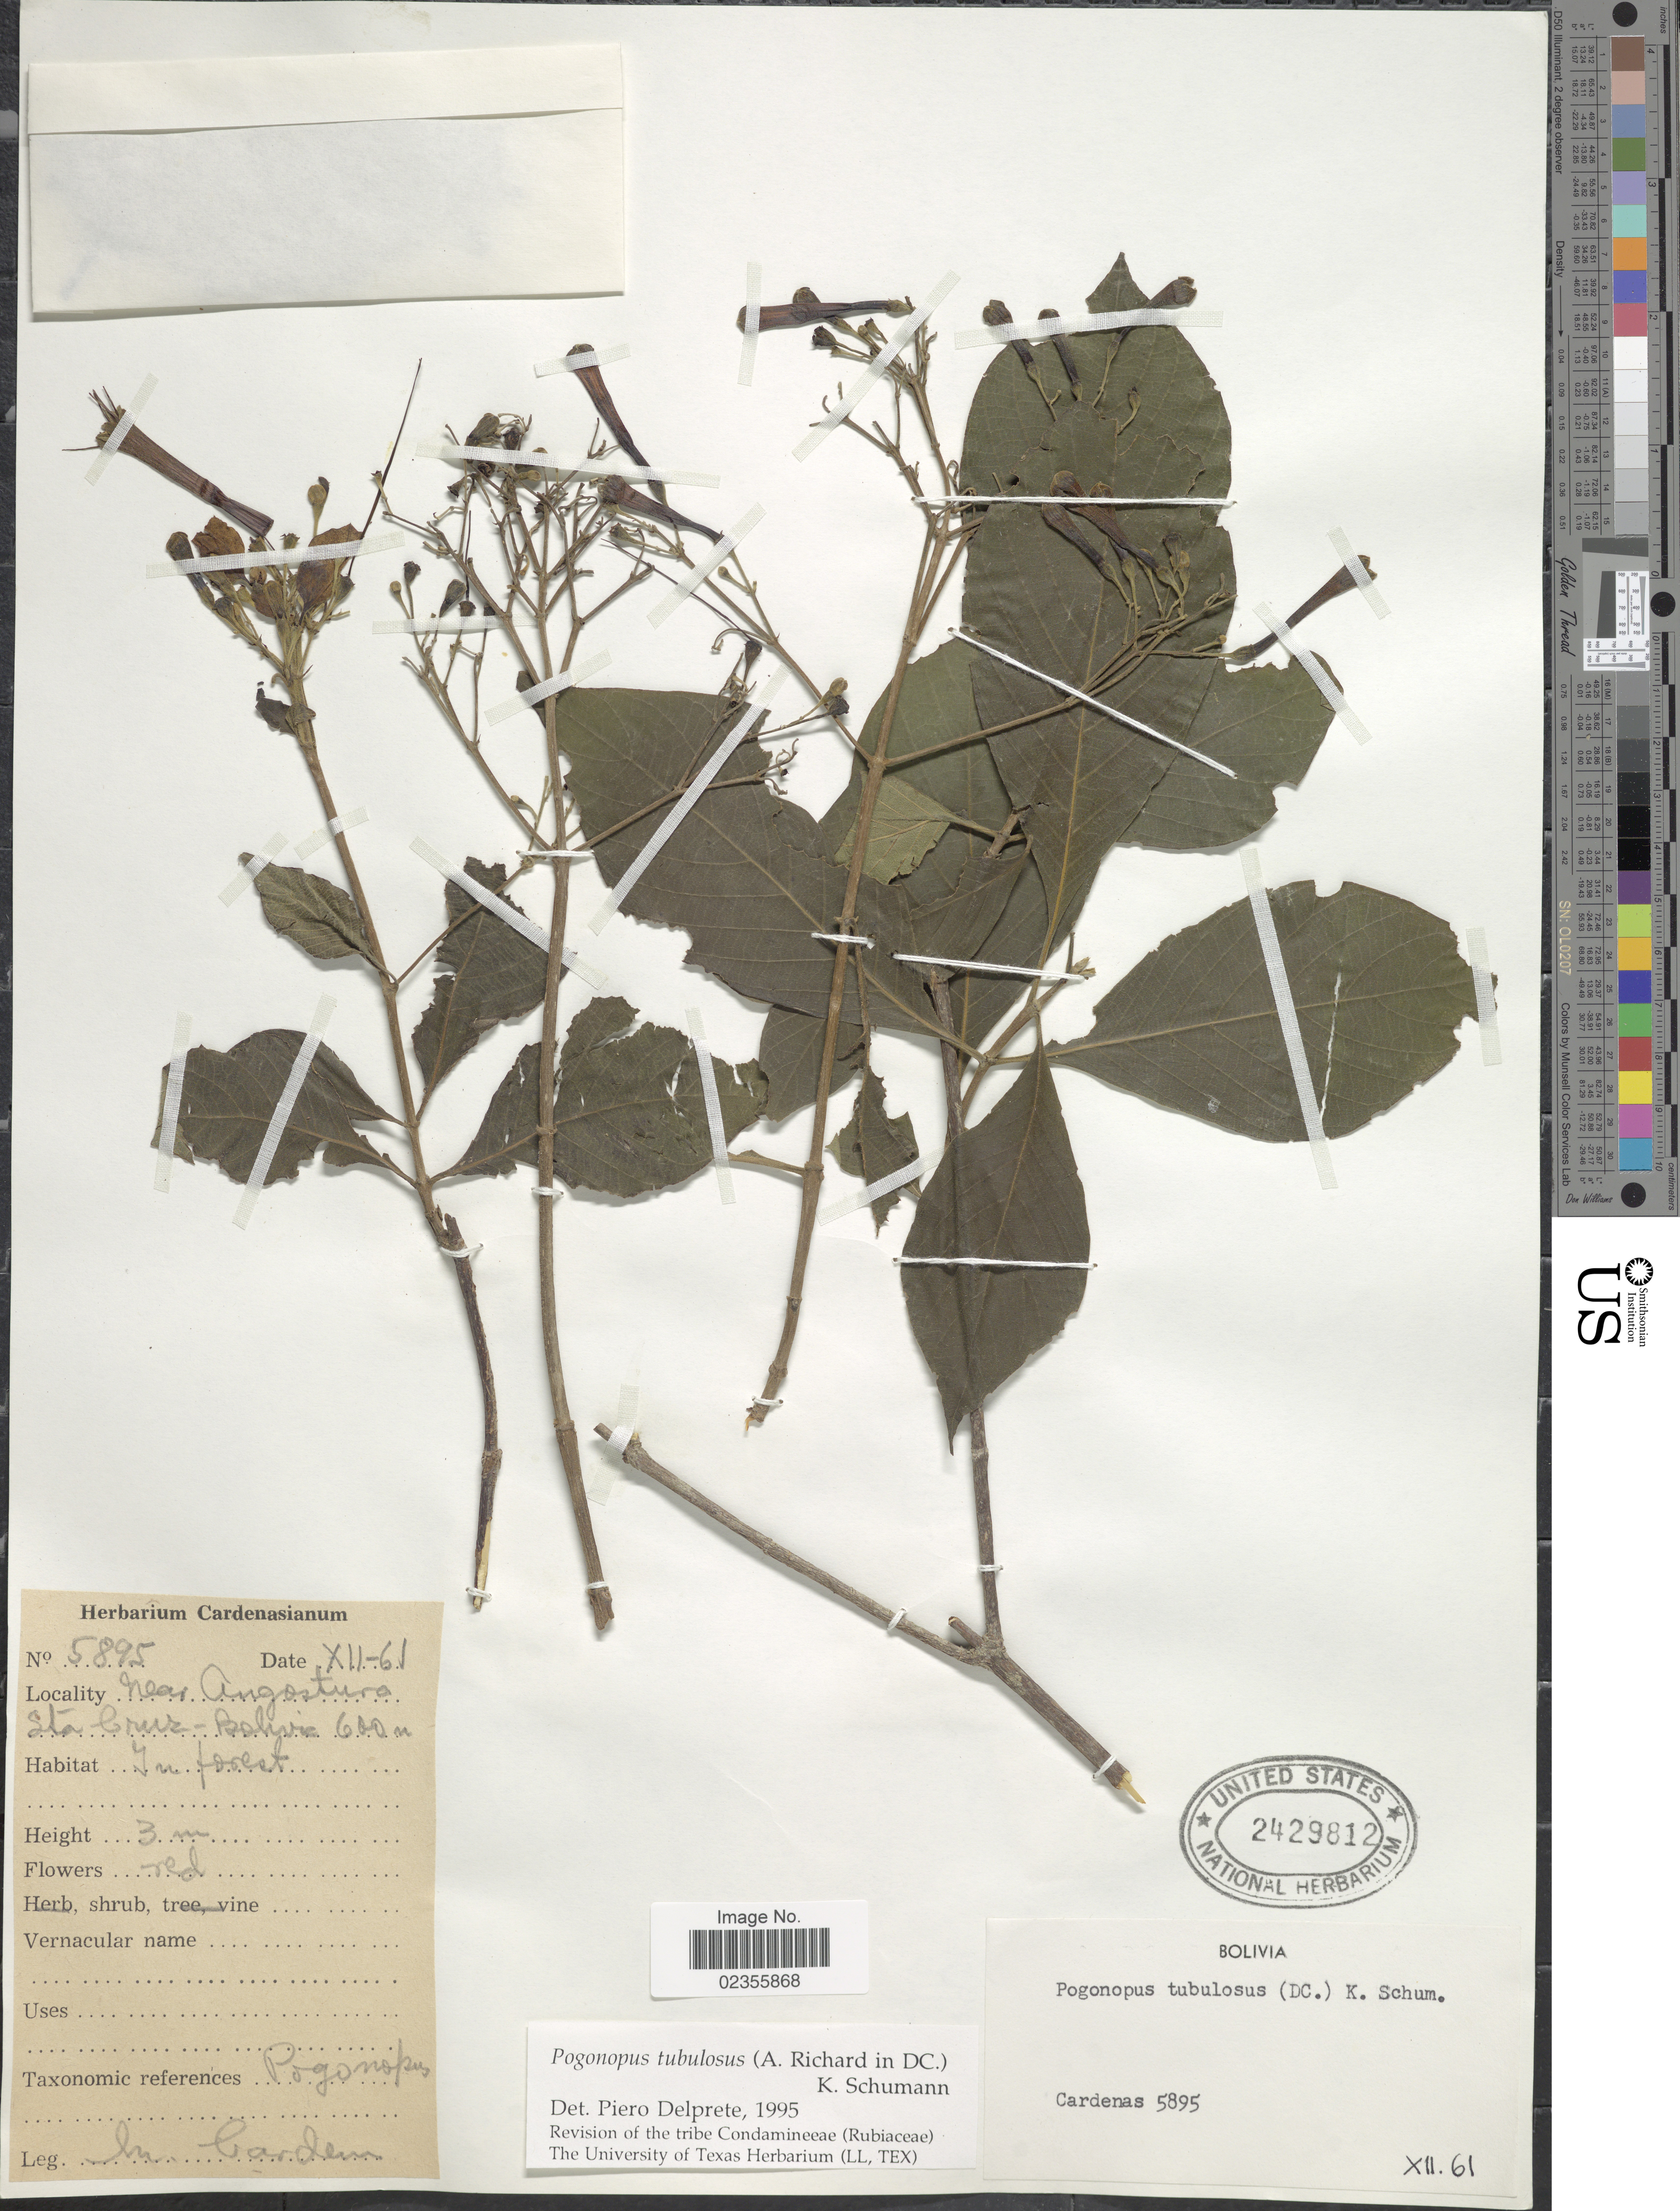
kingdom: Plantae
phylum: Tracheophyta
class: Magnoliopsida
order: Gentianales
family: Rubiaceae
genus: Pogonopus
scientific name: Pogonopus tubulosus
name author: (A. Rich. in DC.) K. Schum.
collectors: M. Cárdenas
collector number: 5895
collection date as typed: Transcribed d/m/y: /12/61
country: Bolivia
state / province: Santa Cruz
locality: Near Angostura. Sta Cruz - Bolivia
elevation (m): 600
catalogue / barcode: US 2429812